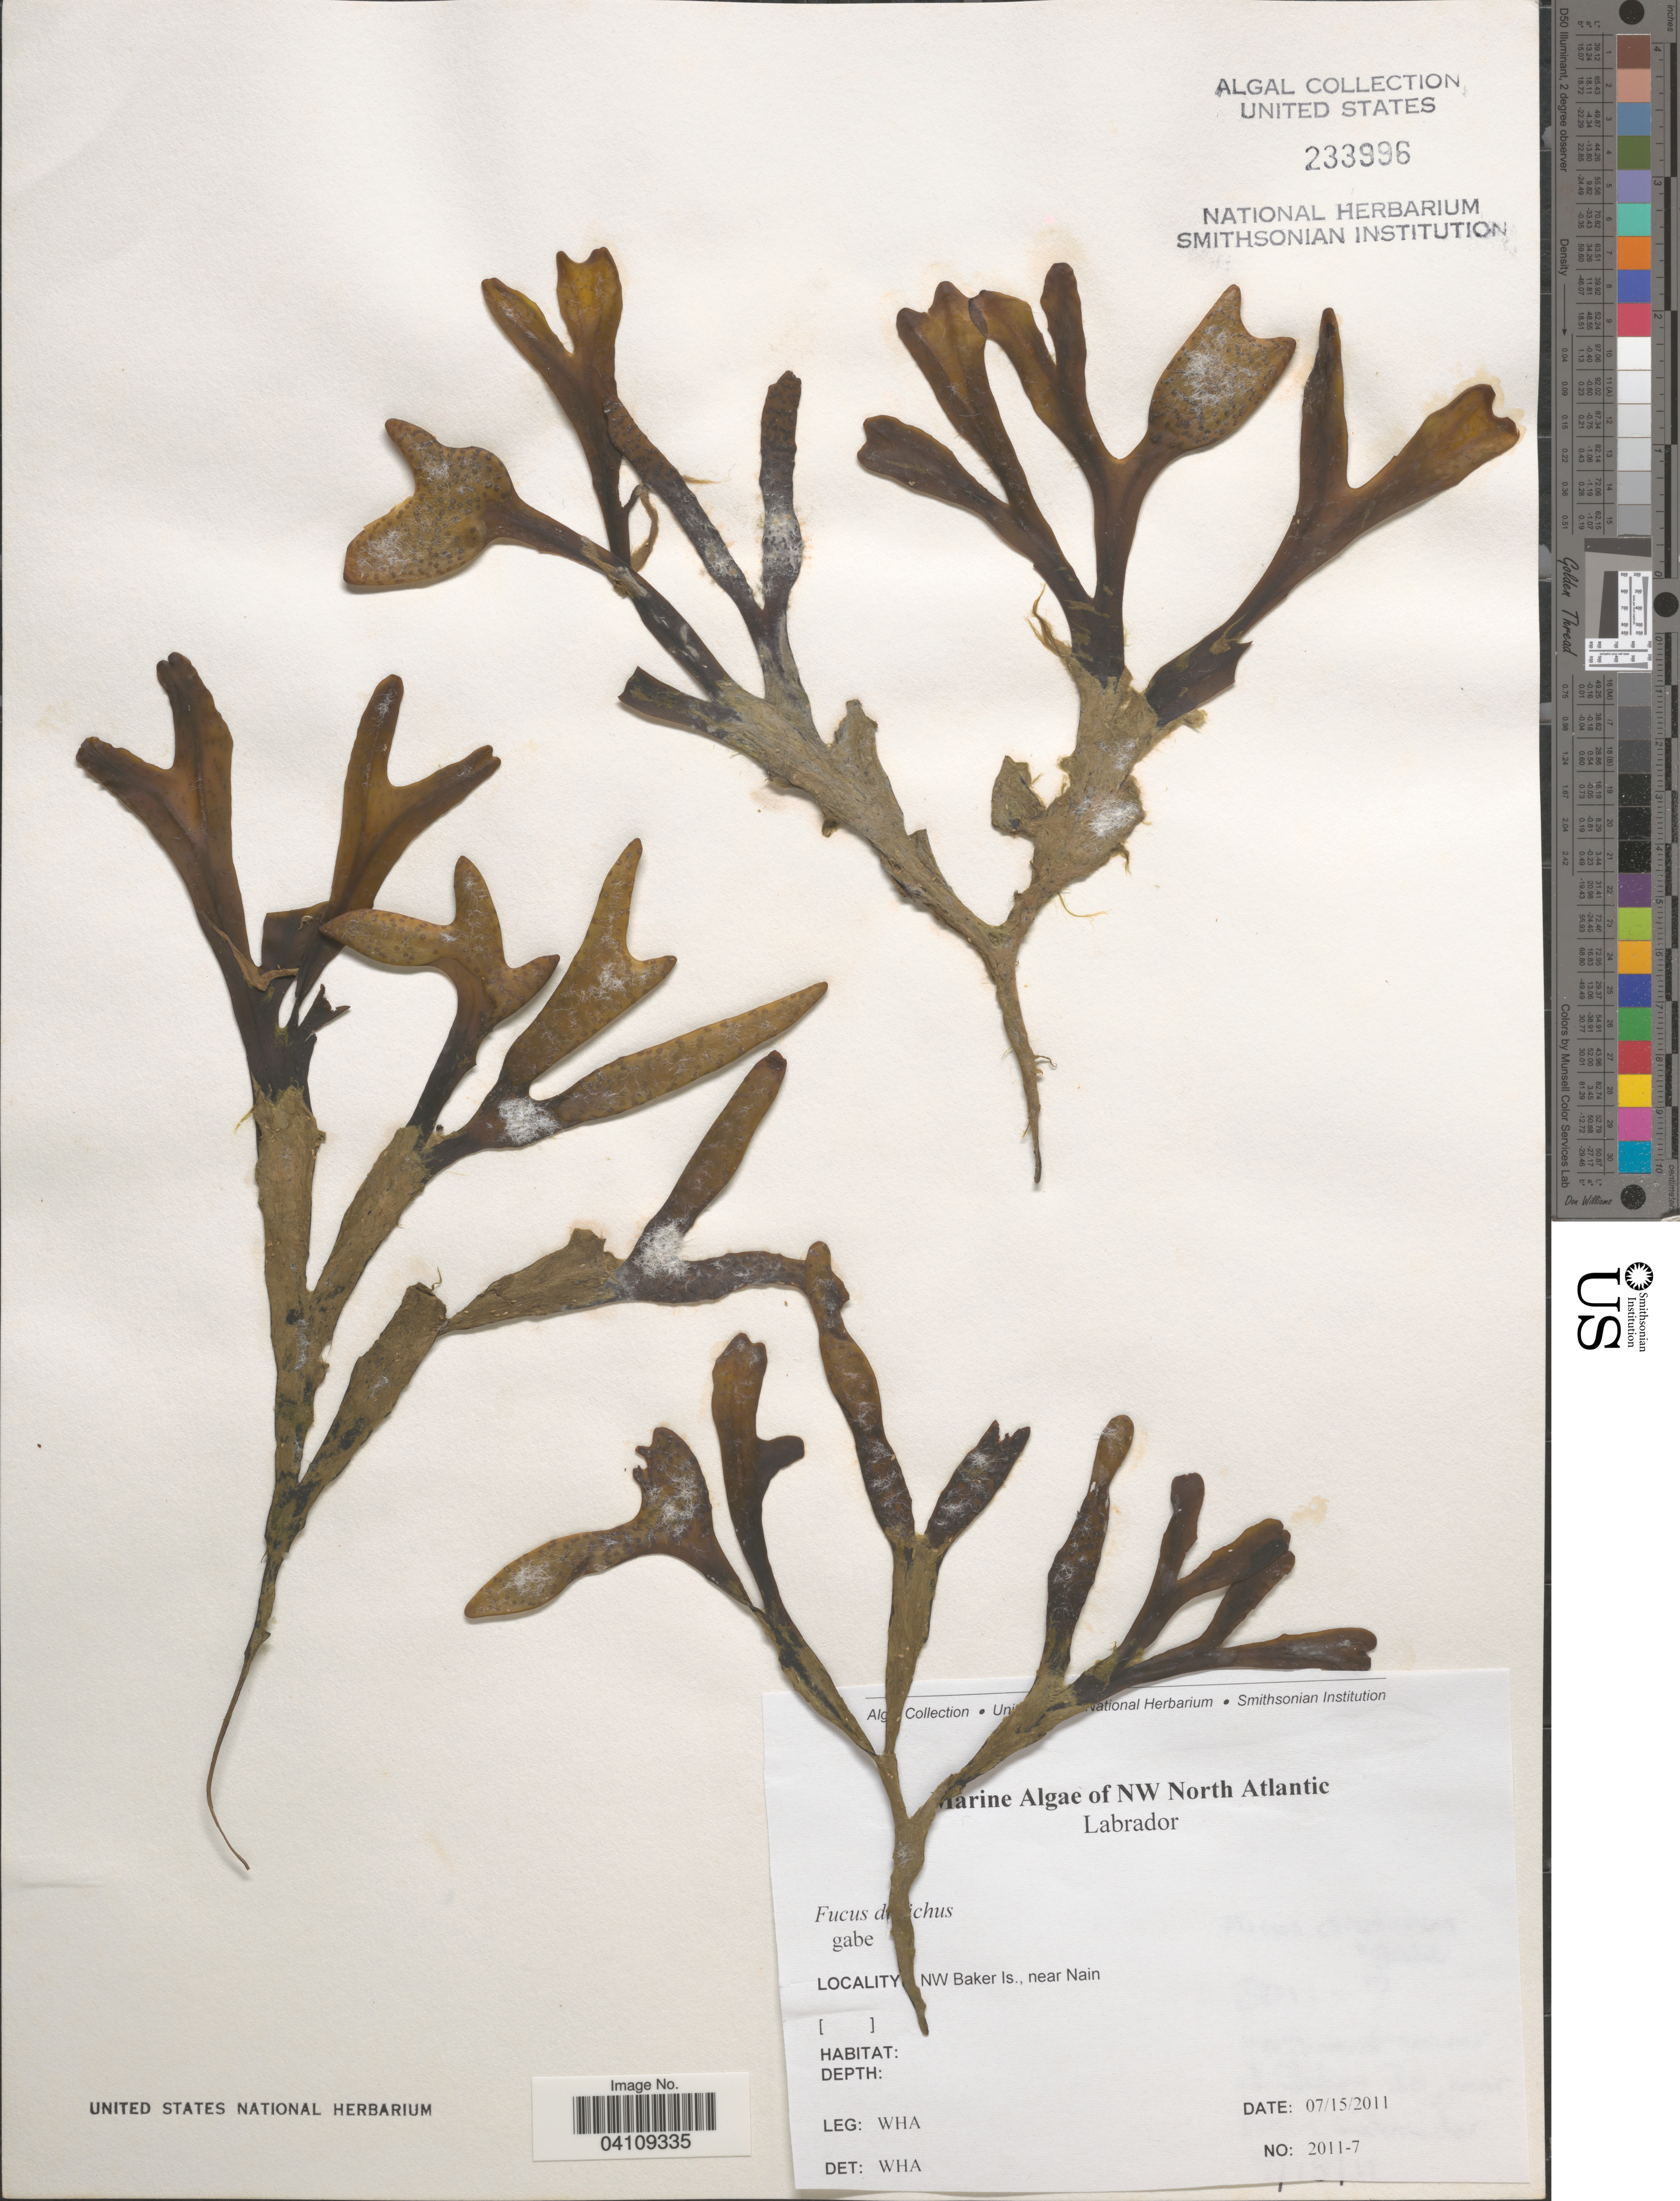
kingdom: Chromista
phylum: Ochrophyta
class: Phaeophyceae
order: Fucales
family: Fucaceae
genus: Fucus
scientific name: Fucus distichus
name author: L.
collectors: W. H. Adey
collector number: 2011-7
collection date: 2011-07-15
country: Canada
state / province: Newfoundland and Labrador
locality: NW North Atlantic. Labrador. NW Baker Is., near Nain.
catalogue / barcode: US 233996